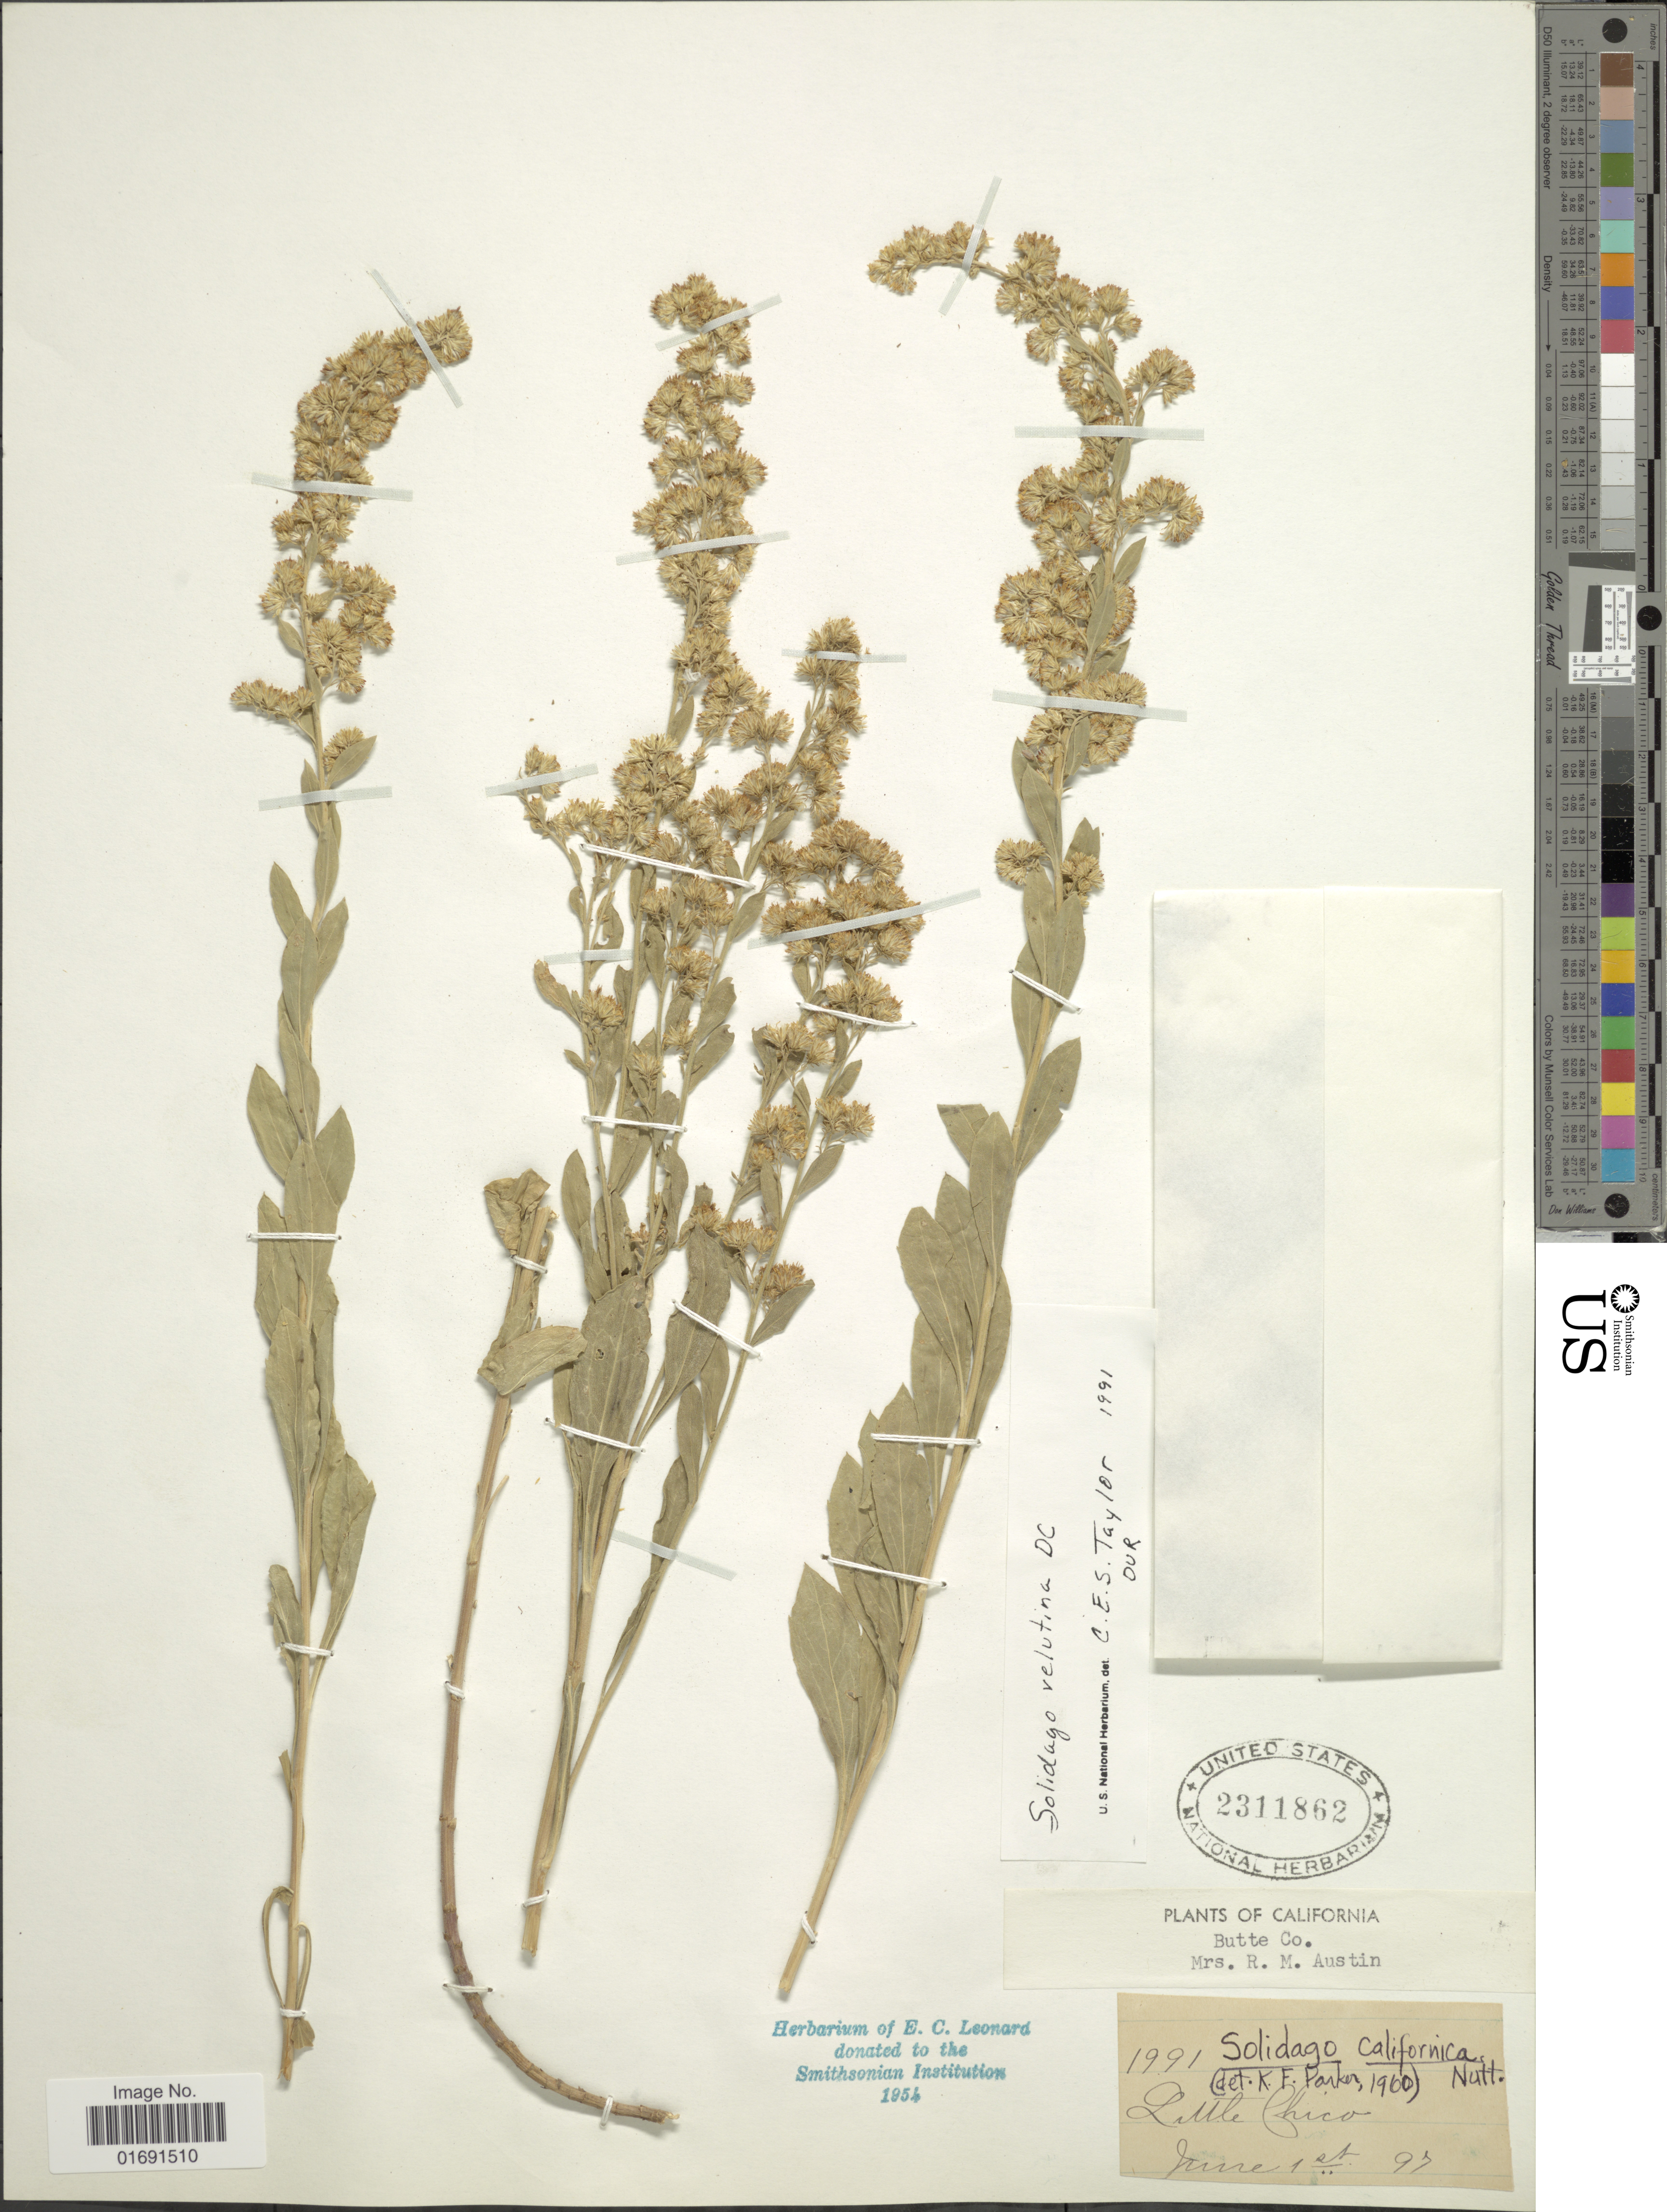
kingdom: Plantae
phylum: Tracheophyta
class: Magnoliopsida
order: Asterales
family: Asteraceae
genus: Solidago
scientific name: Solidago velutina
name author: DC.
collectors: R. Austin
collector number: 1991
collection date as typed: Transcribed d/m/y: 1/6/97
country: United States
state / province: California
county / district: Butte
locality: Butte Co., Little Chico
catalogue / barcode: US 2311862